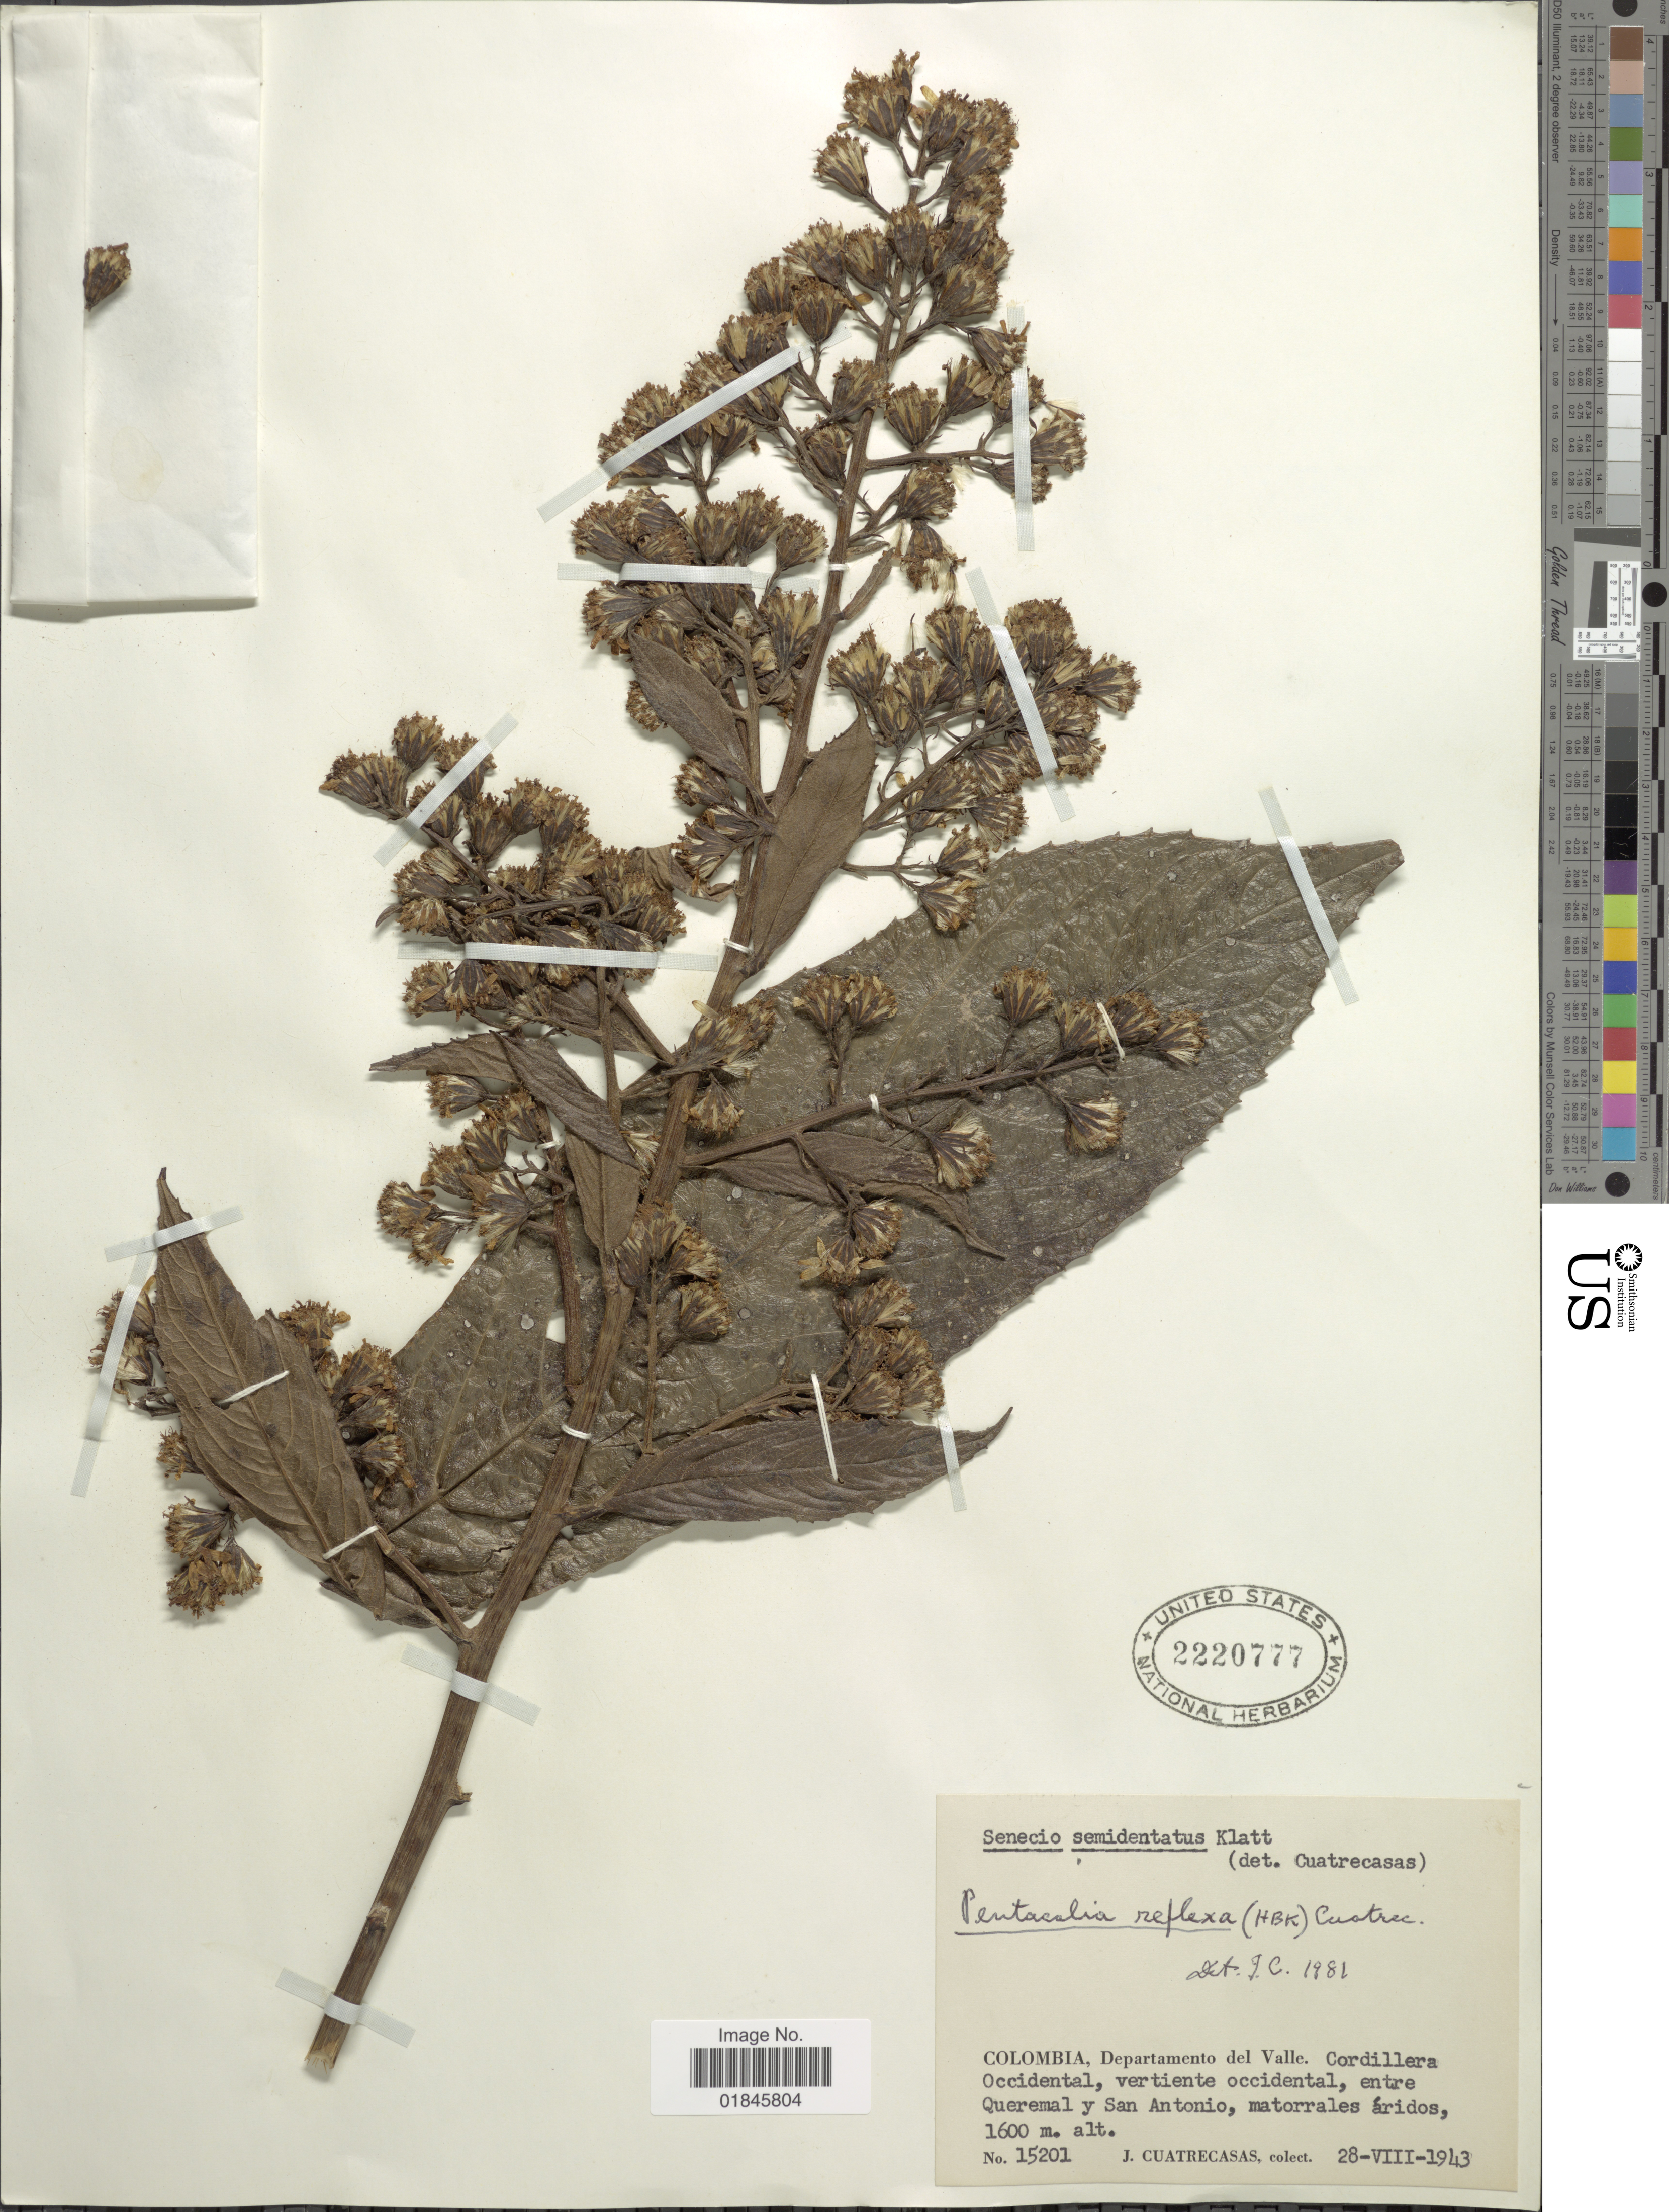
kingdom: Plantae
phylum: Tracheophyta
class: Magnoliopsida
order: Asterales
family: Asteraceae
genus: Pentacalia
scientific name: Pentacalia reflexa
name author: (Kunth) Cuatrec.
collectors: J. Cuatrecasas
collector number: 15201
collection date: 1943-08-28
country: Colombia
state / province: Valle del Cauca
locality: Colombia, Departamento del Valle. Cordillera Occidental, vertiente occidental, entre Queremal y San Antonio, matorrales áridos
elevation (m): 1600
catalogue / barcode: US 2220777